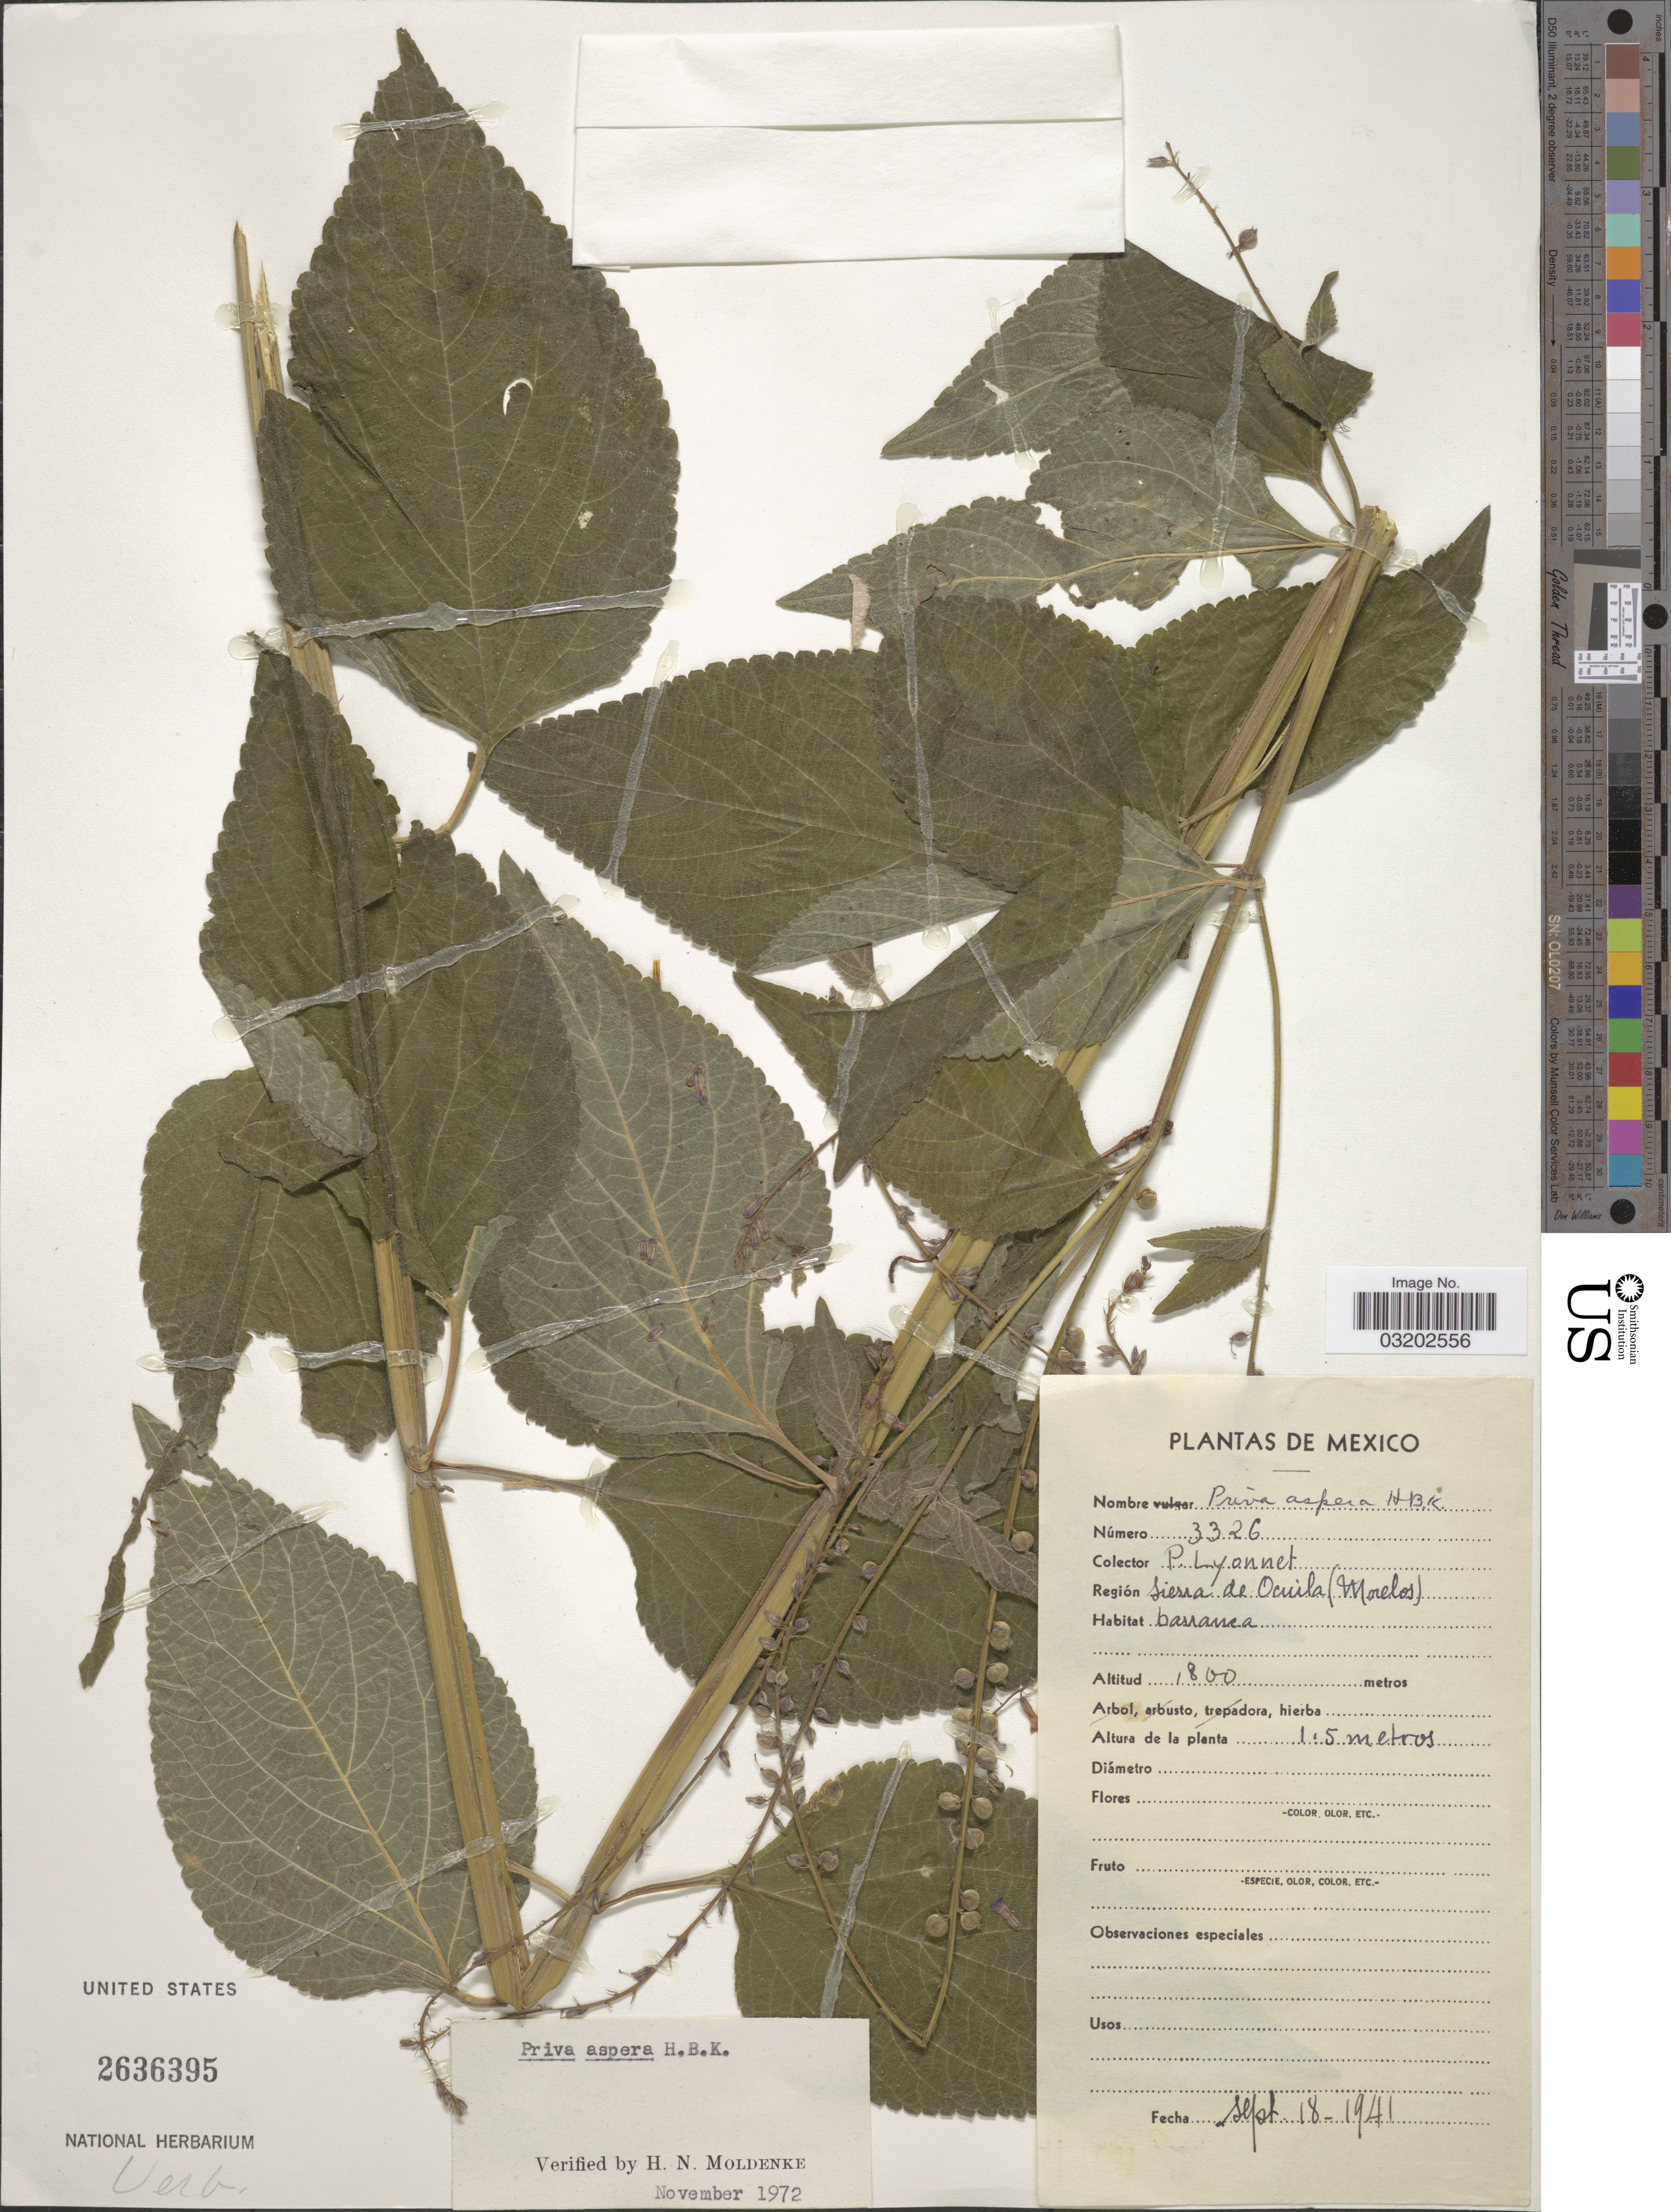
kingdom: Plantae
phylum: Tracheophyta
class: Magnoliopsida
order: Lamiales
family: Verbenaceae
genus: Priva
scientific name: Priva aspera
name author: Kunth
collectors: P. Lyonnet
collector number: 3326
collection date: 1941-09-18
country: Mexico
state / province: Morelos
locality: Región de Ocuila.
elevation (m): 1800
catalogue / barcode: US 2636395